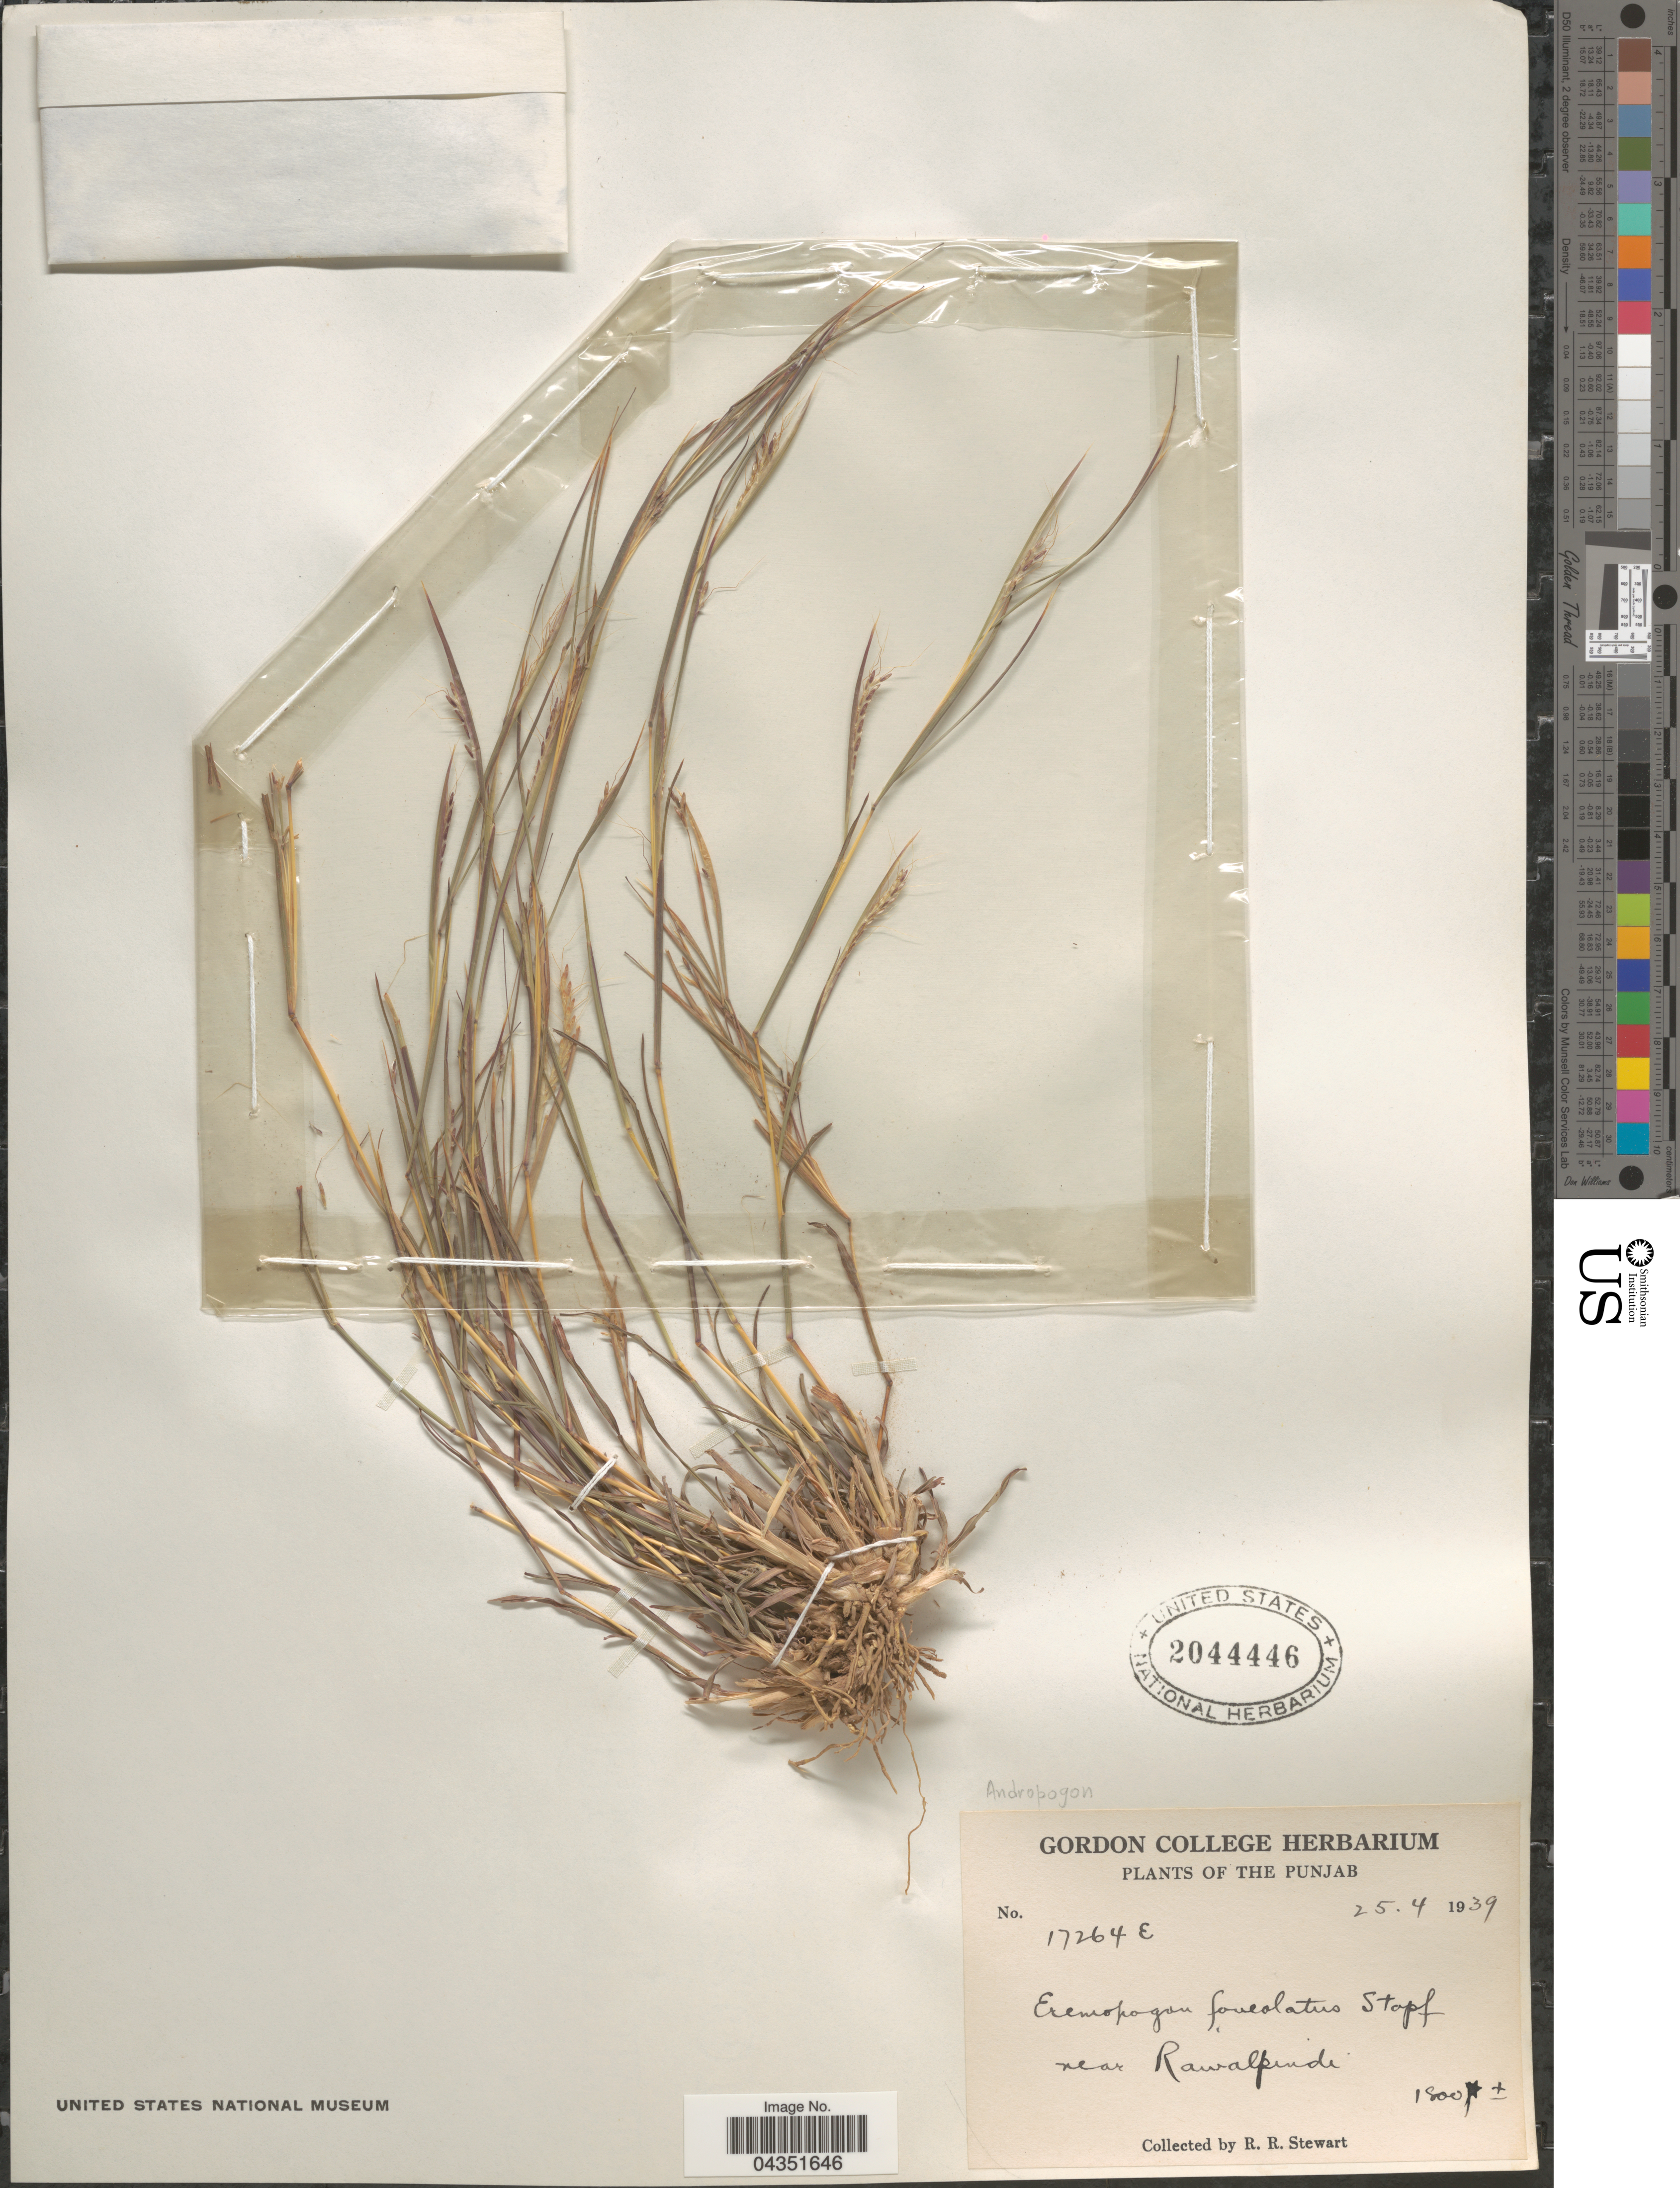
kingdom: Plantae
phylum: Tracheophyta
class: Liliopsida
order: Poales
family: Poaceae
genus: Eremopogon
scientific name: Eremopogon foveolatus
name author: (Delile) Stapf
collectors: R. Stewart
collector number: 17264E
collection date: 1939-04-25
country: Pakistan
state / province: Punjab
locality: Near Rawalpindi.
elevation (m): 549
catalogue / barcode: US 2044446